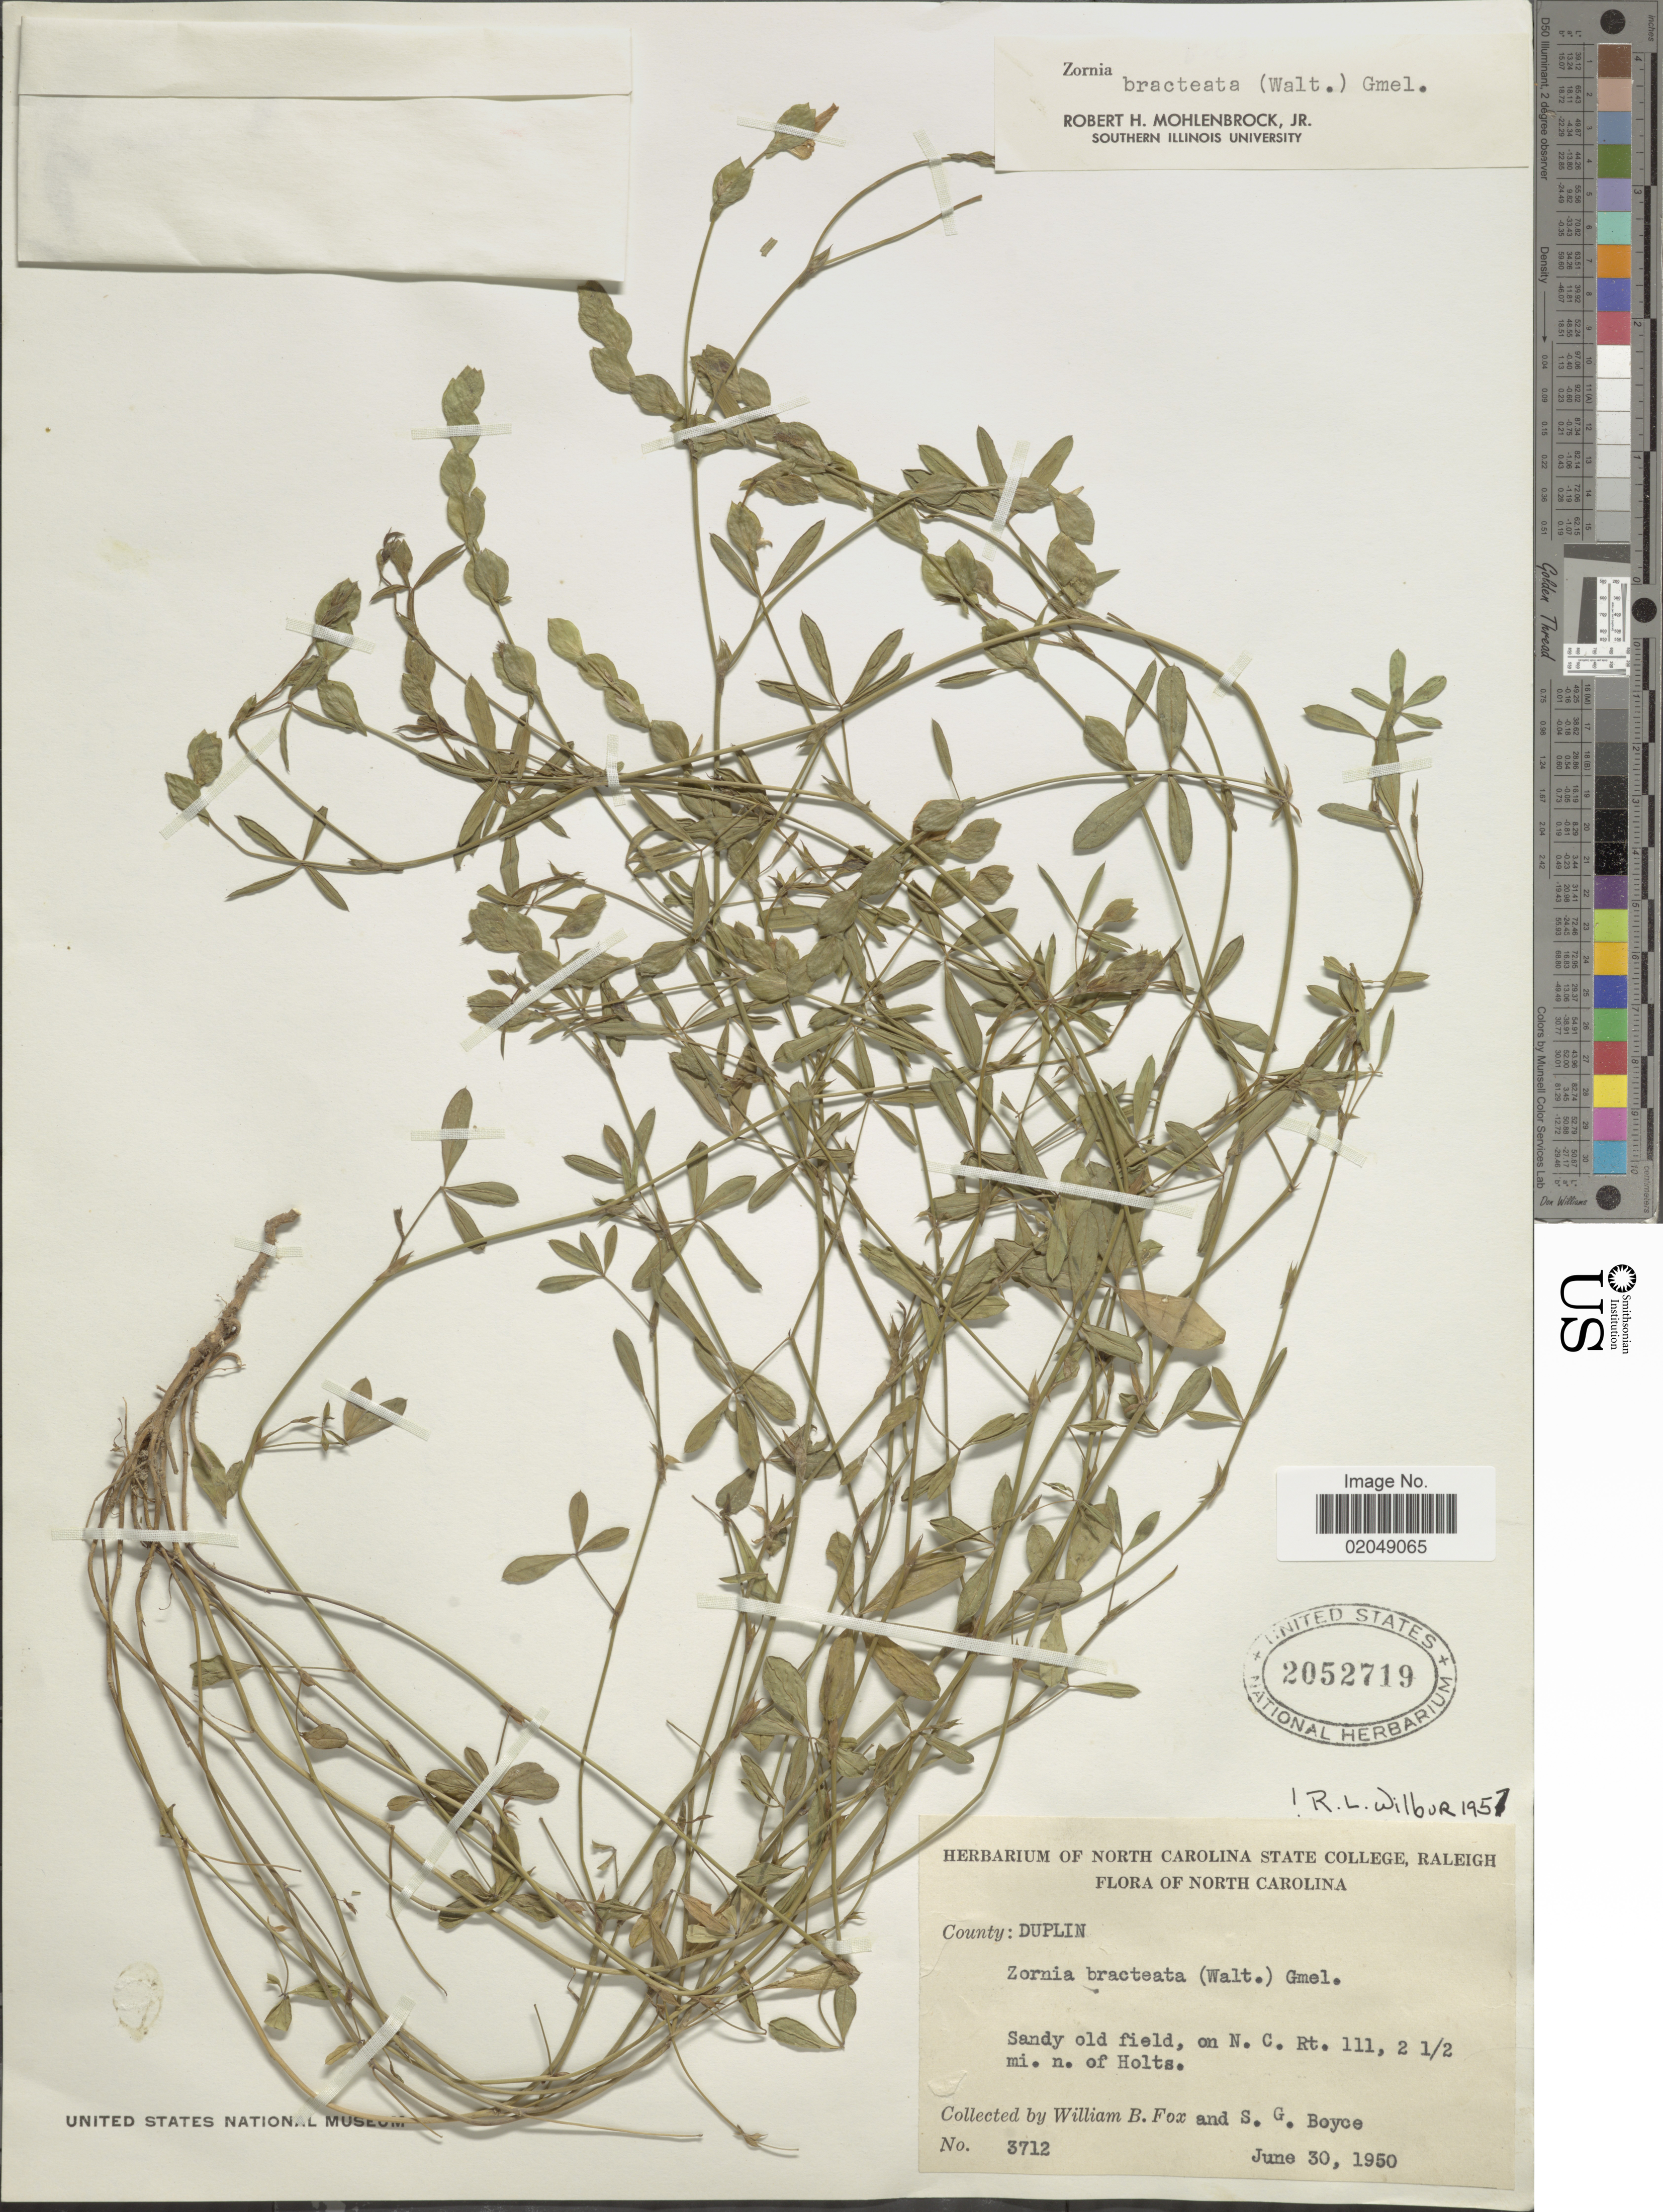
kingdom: Plantae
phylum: Tracheophyta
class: Magnoliopsida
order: Fabales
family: Fabaceae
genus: Zornia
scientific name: Zornia bracteata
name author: J.F. Gmel.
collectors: W. B. Fox & S. Boyce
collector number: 3712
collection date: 1950-06-30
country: United States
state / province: North Carolina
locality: N.C. Rt. 111, 2½ mi. n. of Holts, County Duplin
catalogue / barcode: US 2052719